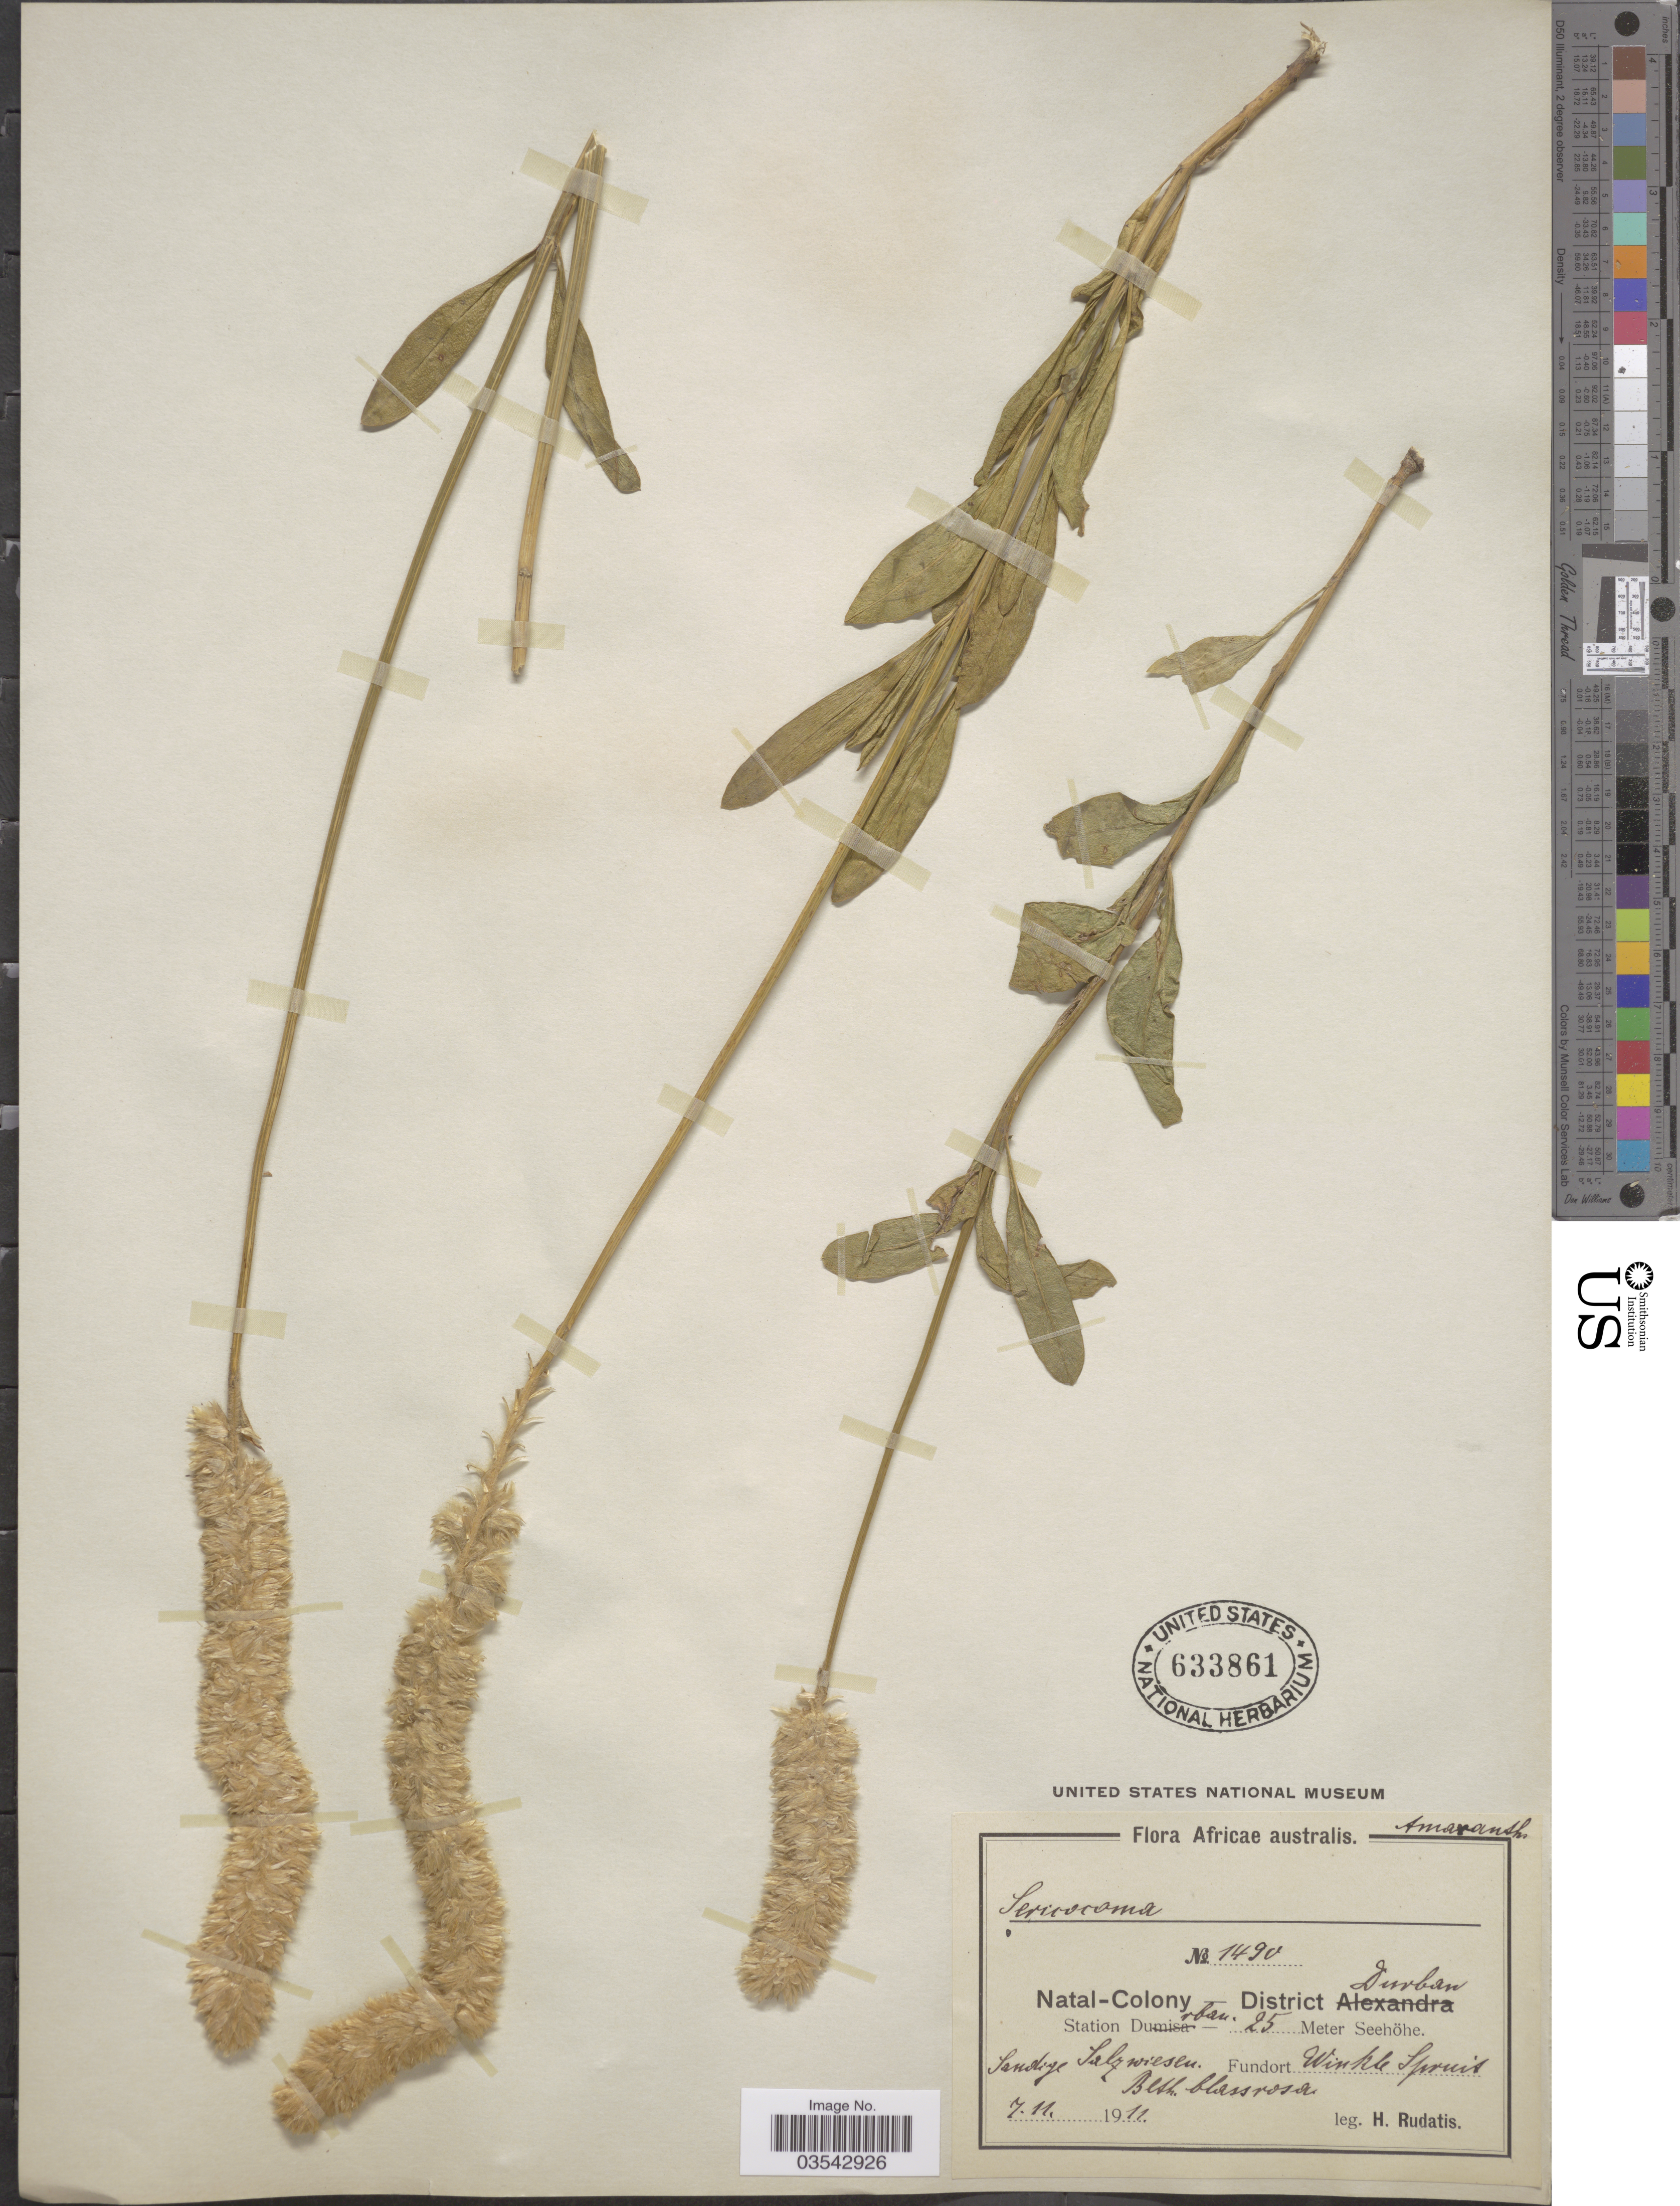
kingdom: Plantae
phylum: Tracheophyta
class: Magnoliopsida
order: Caryophyllales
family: Amaranthaceae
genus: Sericocoma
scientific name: Sericocoma sp.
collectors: H. Rudatis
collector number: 1490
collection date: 1911-11-07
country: South Africa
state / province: KwaZulu-Natal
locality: Africae australis. Natal-Colony. District Durban. Station Durban. Fundort Winkle Spruit. fonolige falzwiesen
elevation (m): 25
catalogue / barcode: US 633861